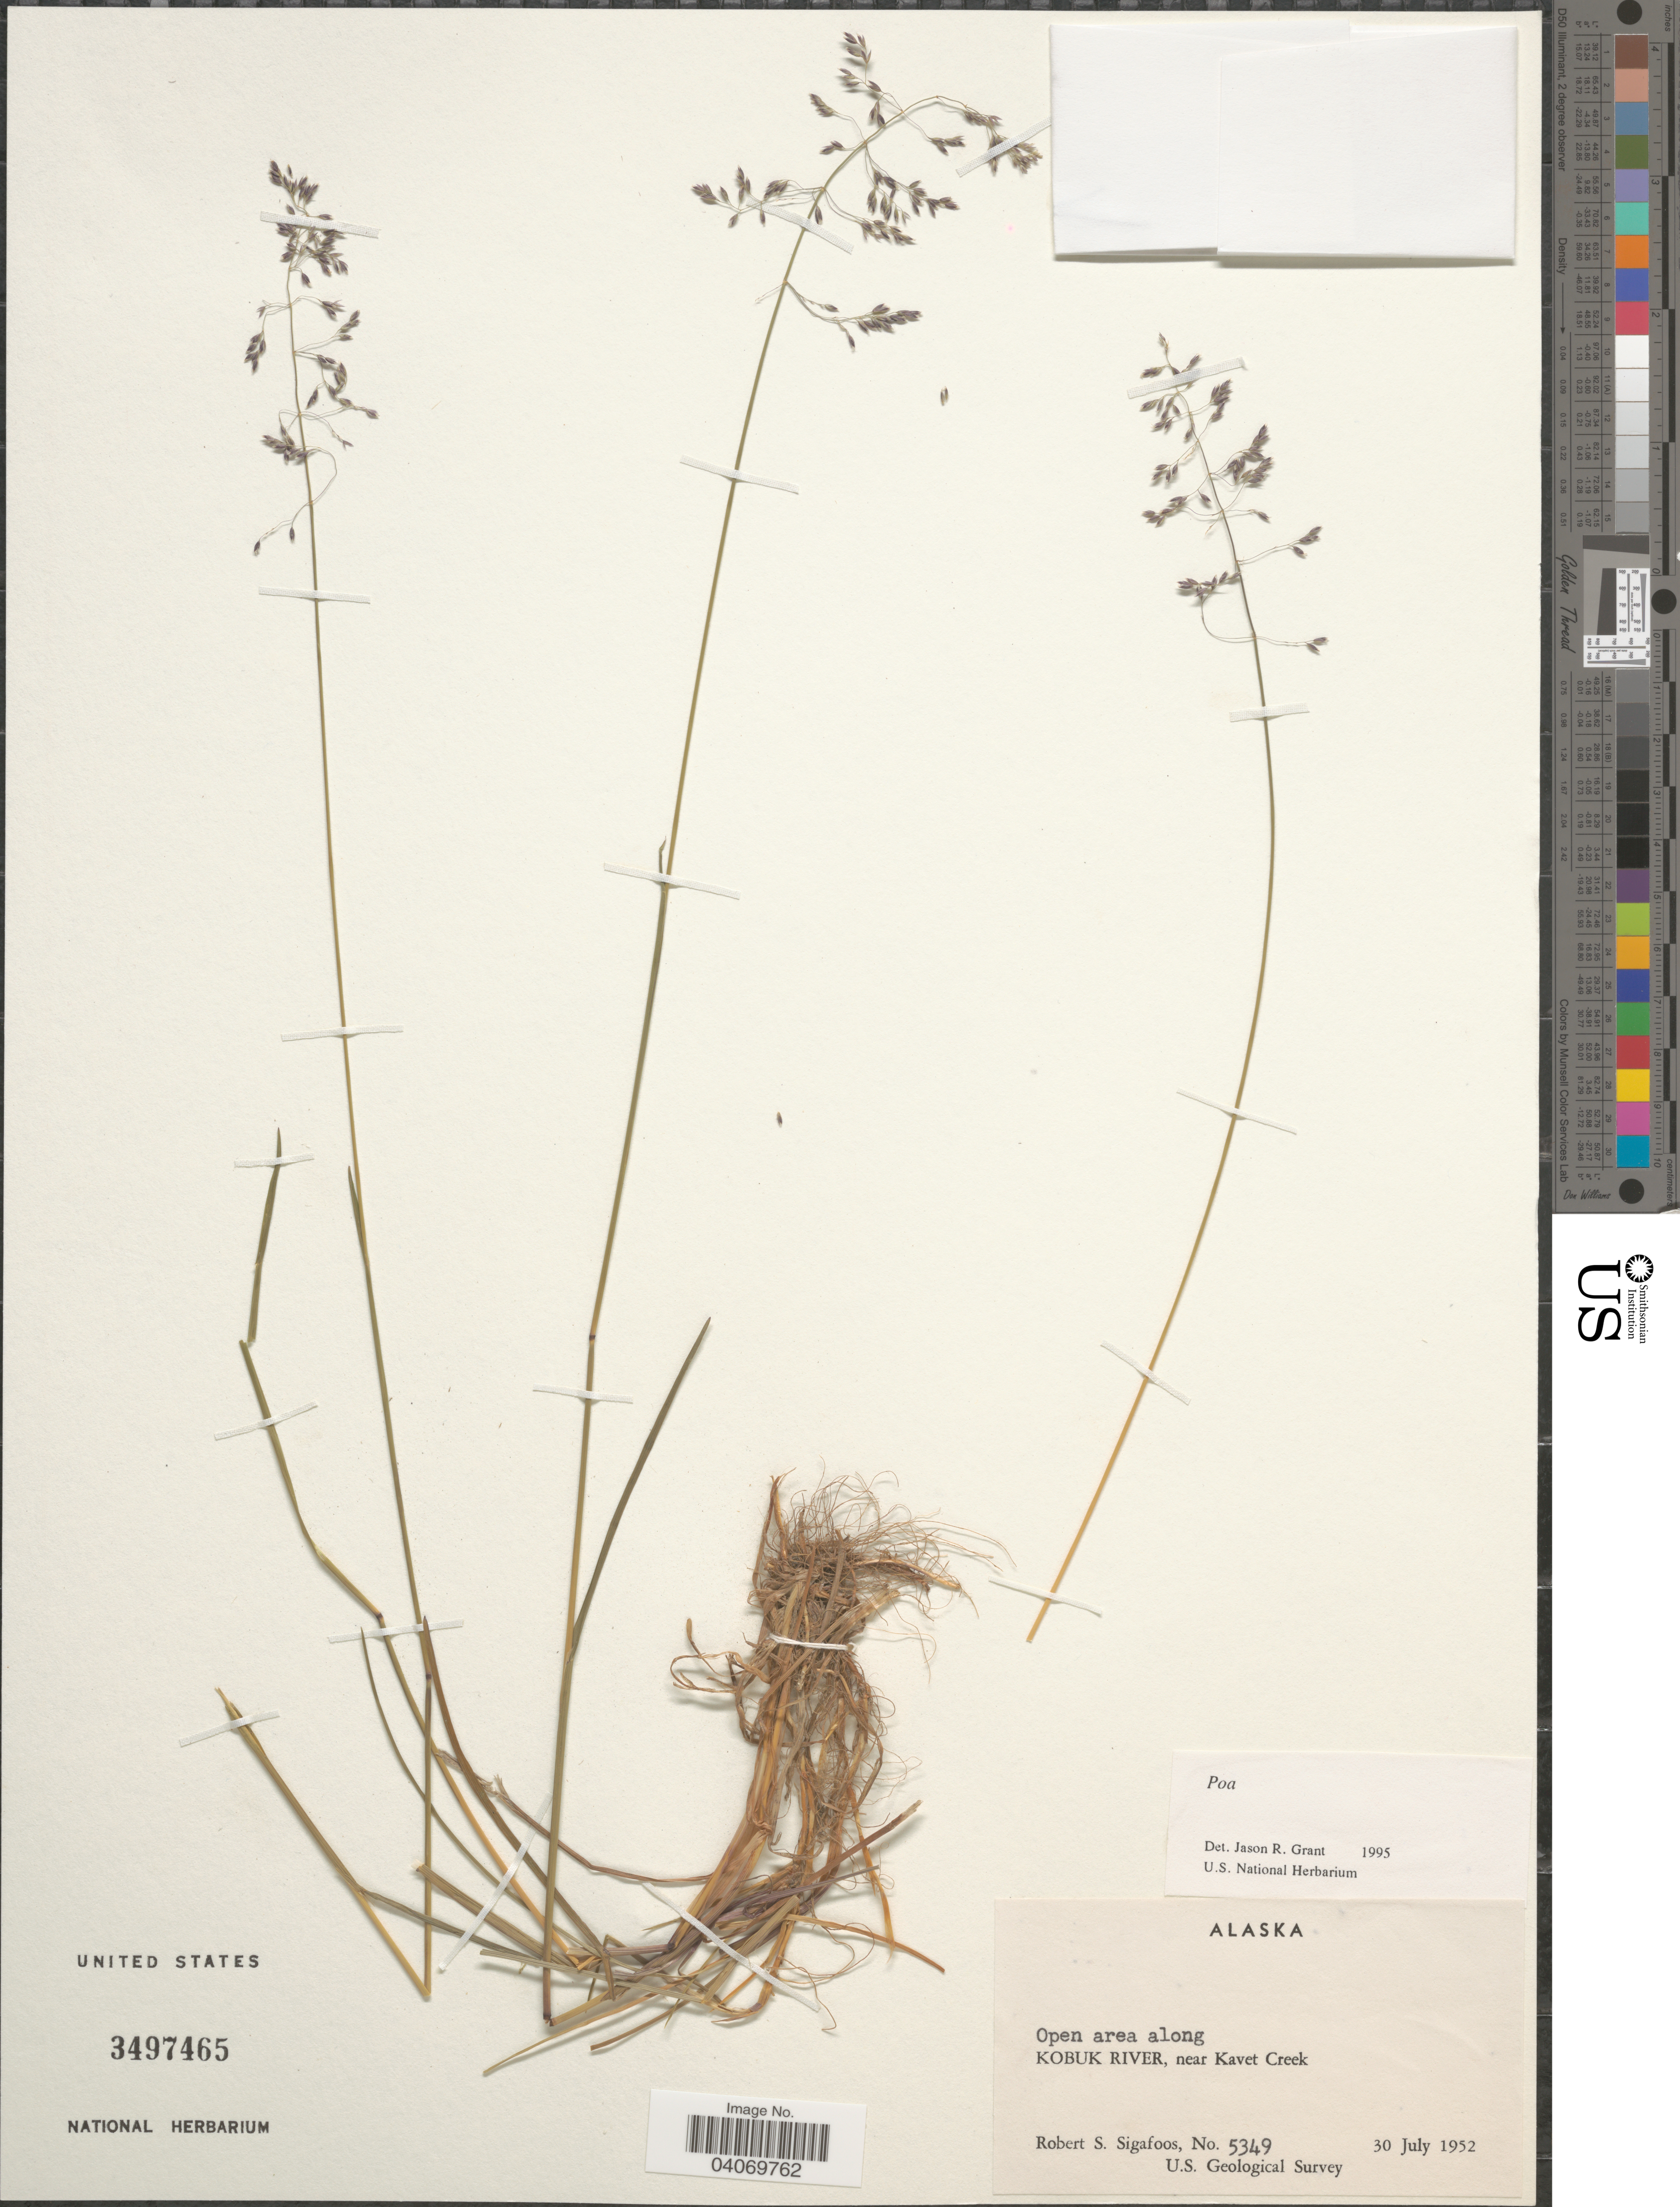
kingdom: Plantae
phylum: Tracheophyta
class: Liliopsida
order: Poales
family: Poaceae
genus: Poa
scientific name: Poa sp.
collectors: R. Sigafoos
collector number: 5349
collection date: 1952-07-30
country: United States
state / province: Alaska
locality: Open area along Kobuk River, near Kavet Creek. U.S. Geological Survey.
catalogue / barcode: US 3497465